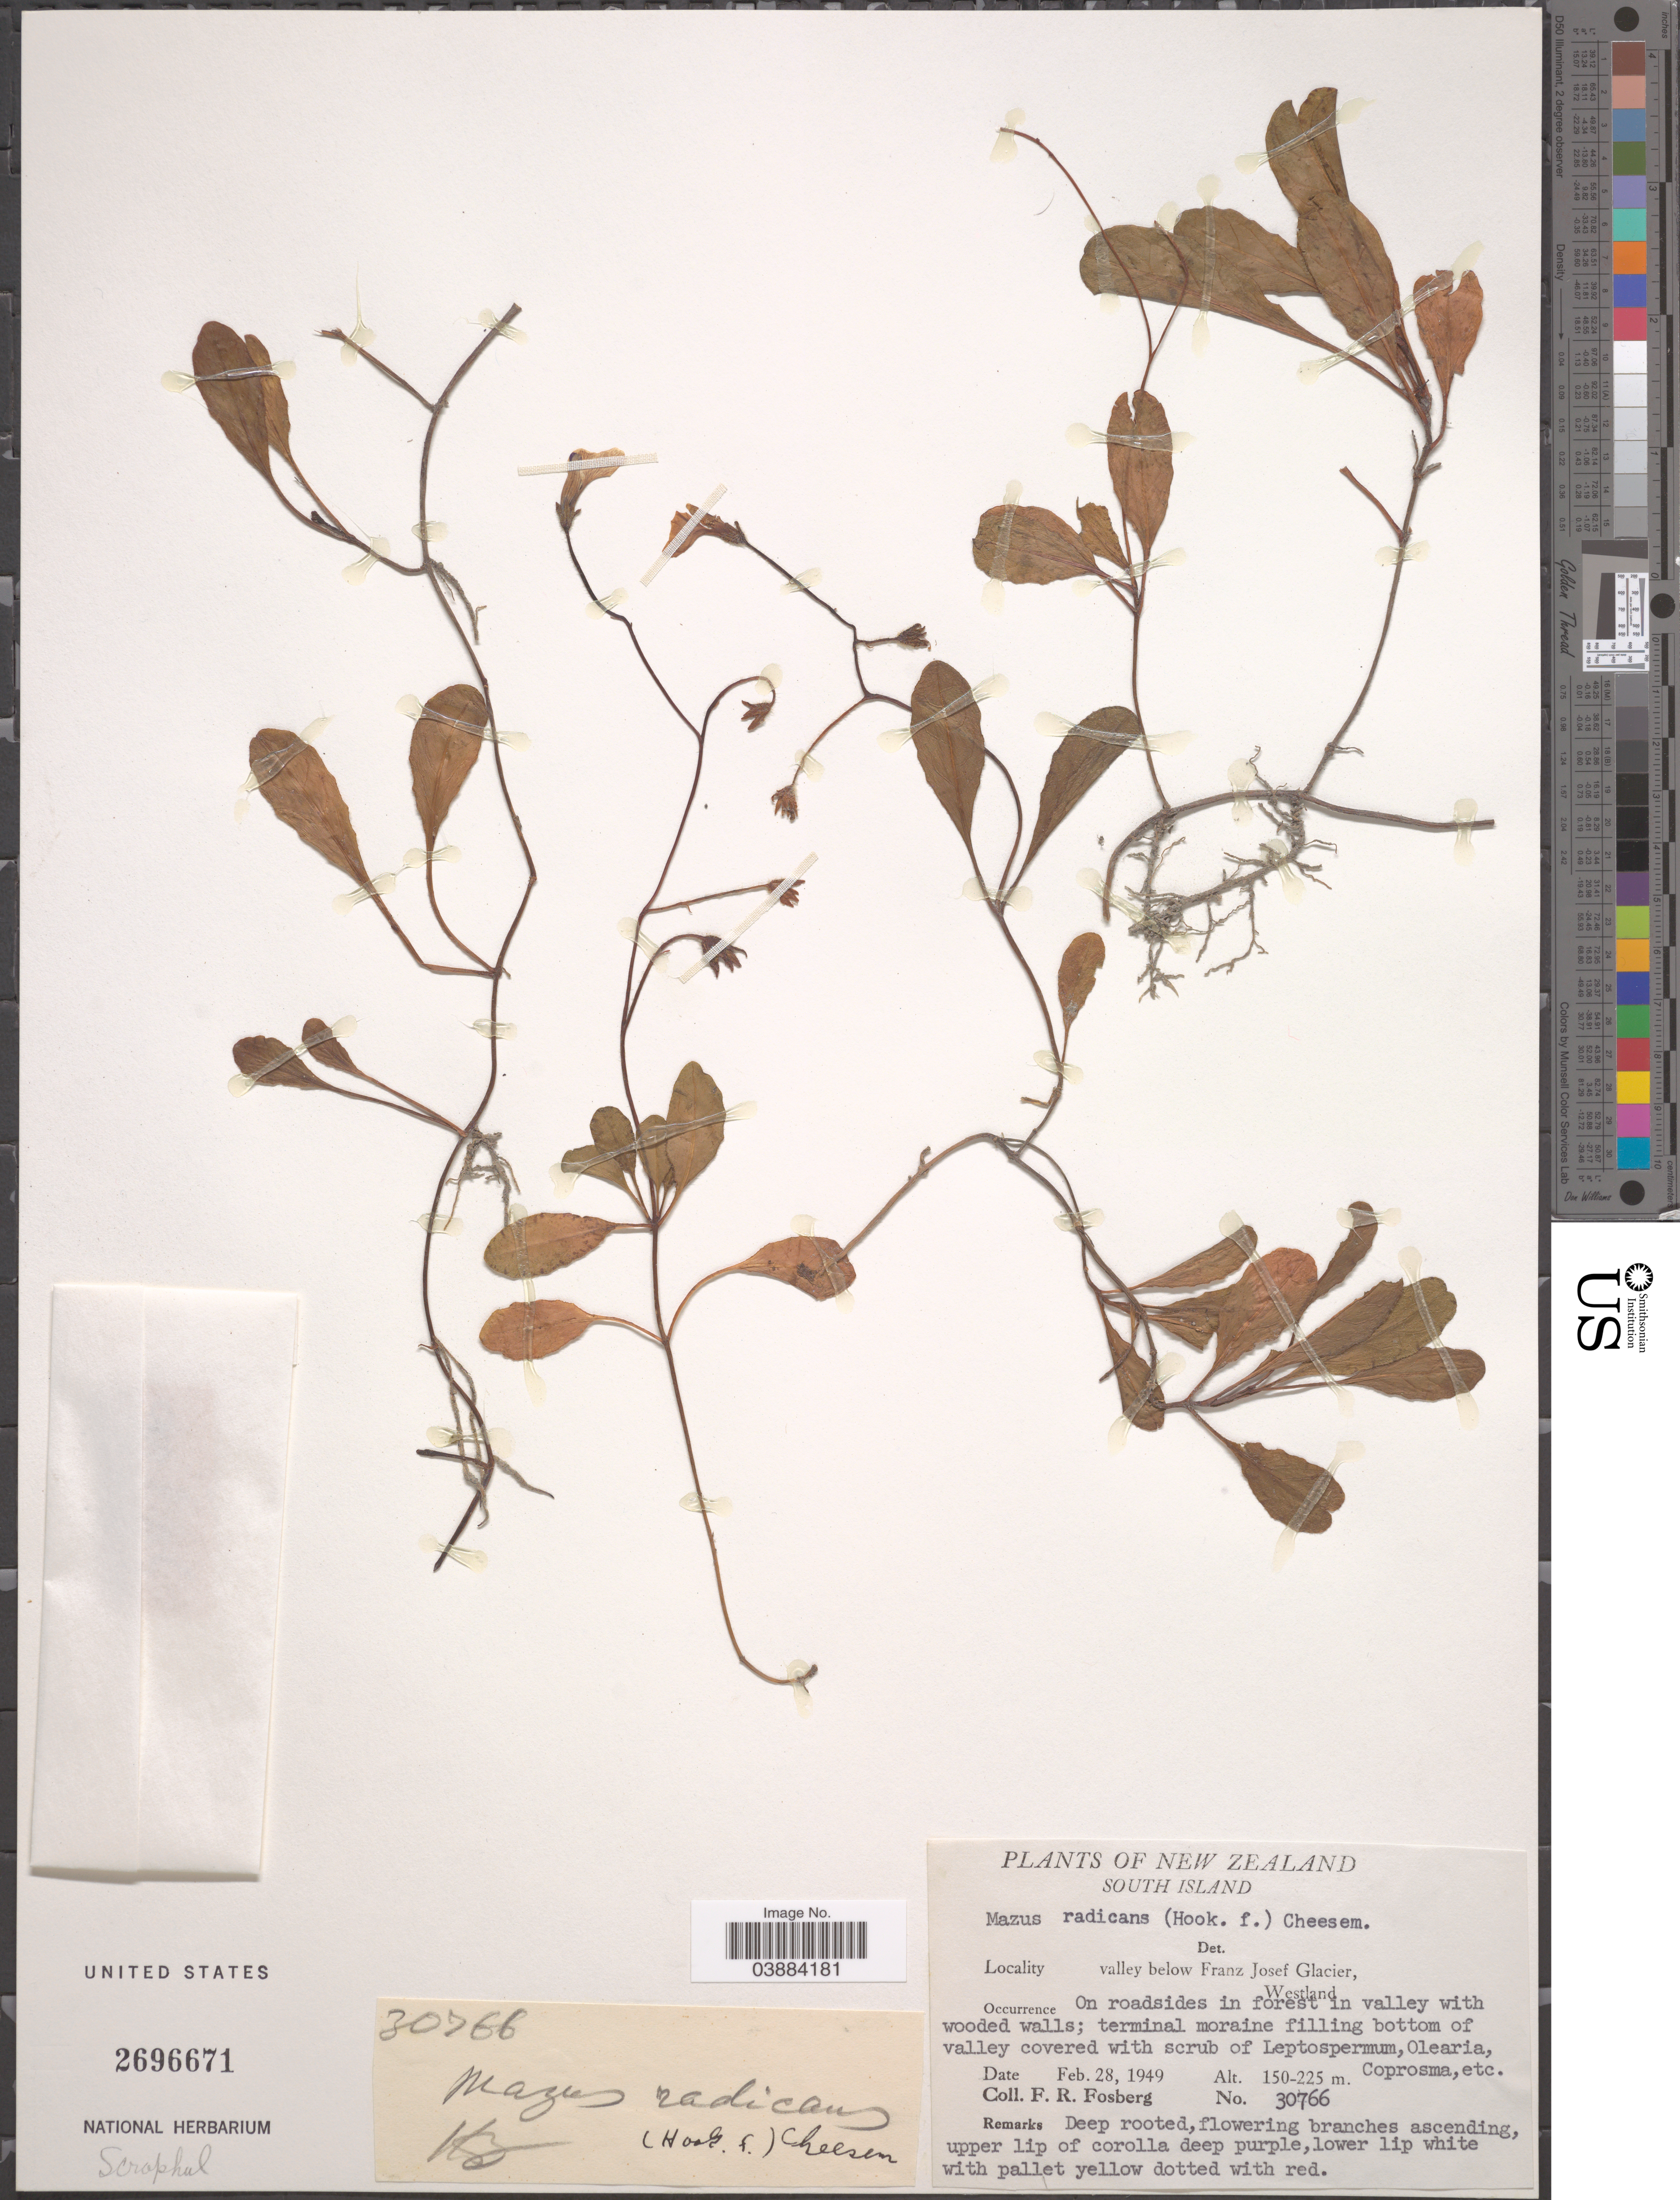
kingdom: Plantae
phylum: Tracheophyta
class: Magnoliopsida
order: Lamiales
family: Mazaceae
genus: Mazus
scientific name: Mazus radicans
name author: Cheeseman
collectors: F. R. Fosberg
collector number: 30766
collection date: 1949-02-28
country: New Zealand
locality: South Island. Valley below Franz Josef Glacier, Westland.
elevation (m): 150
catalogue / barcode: US 2696671